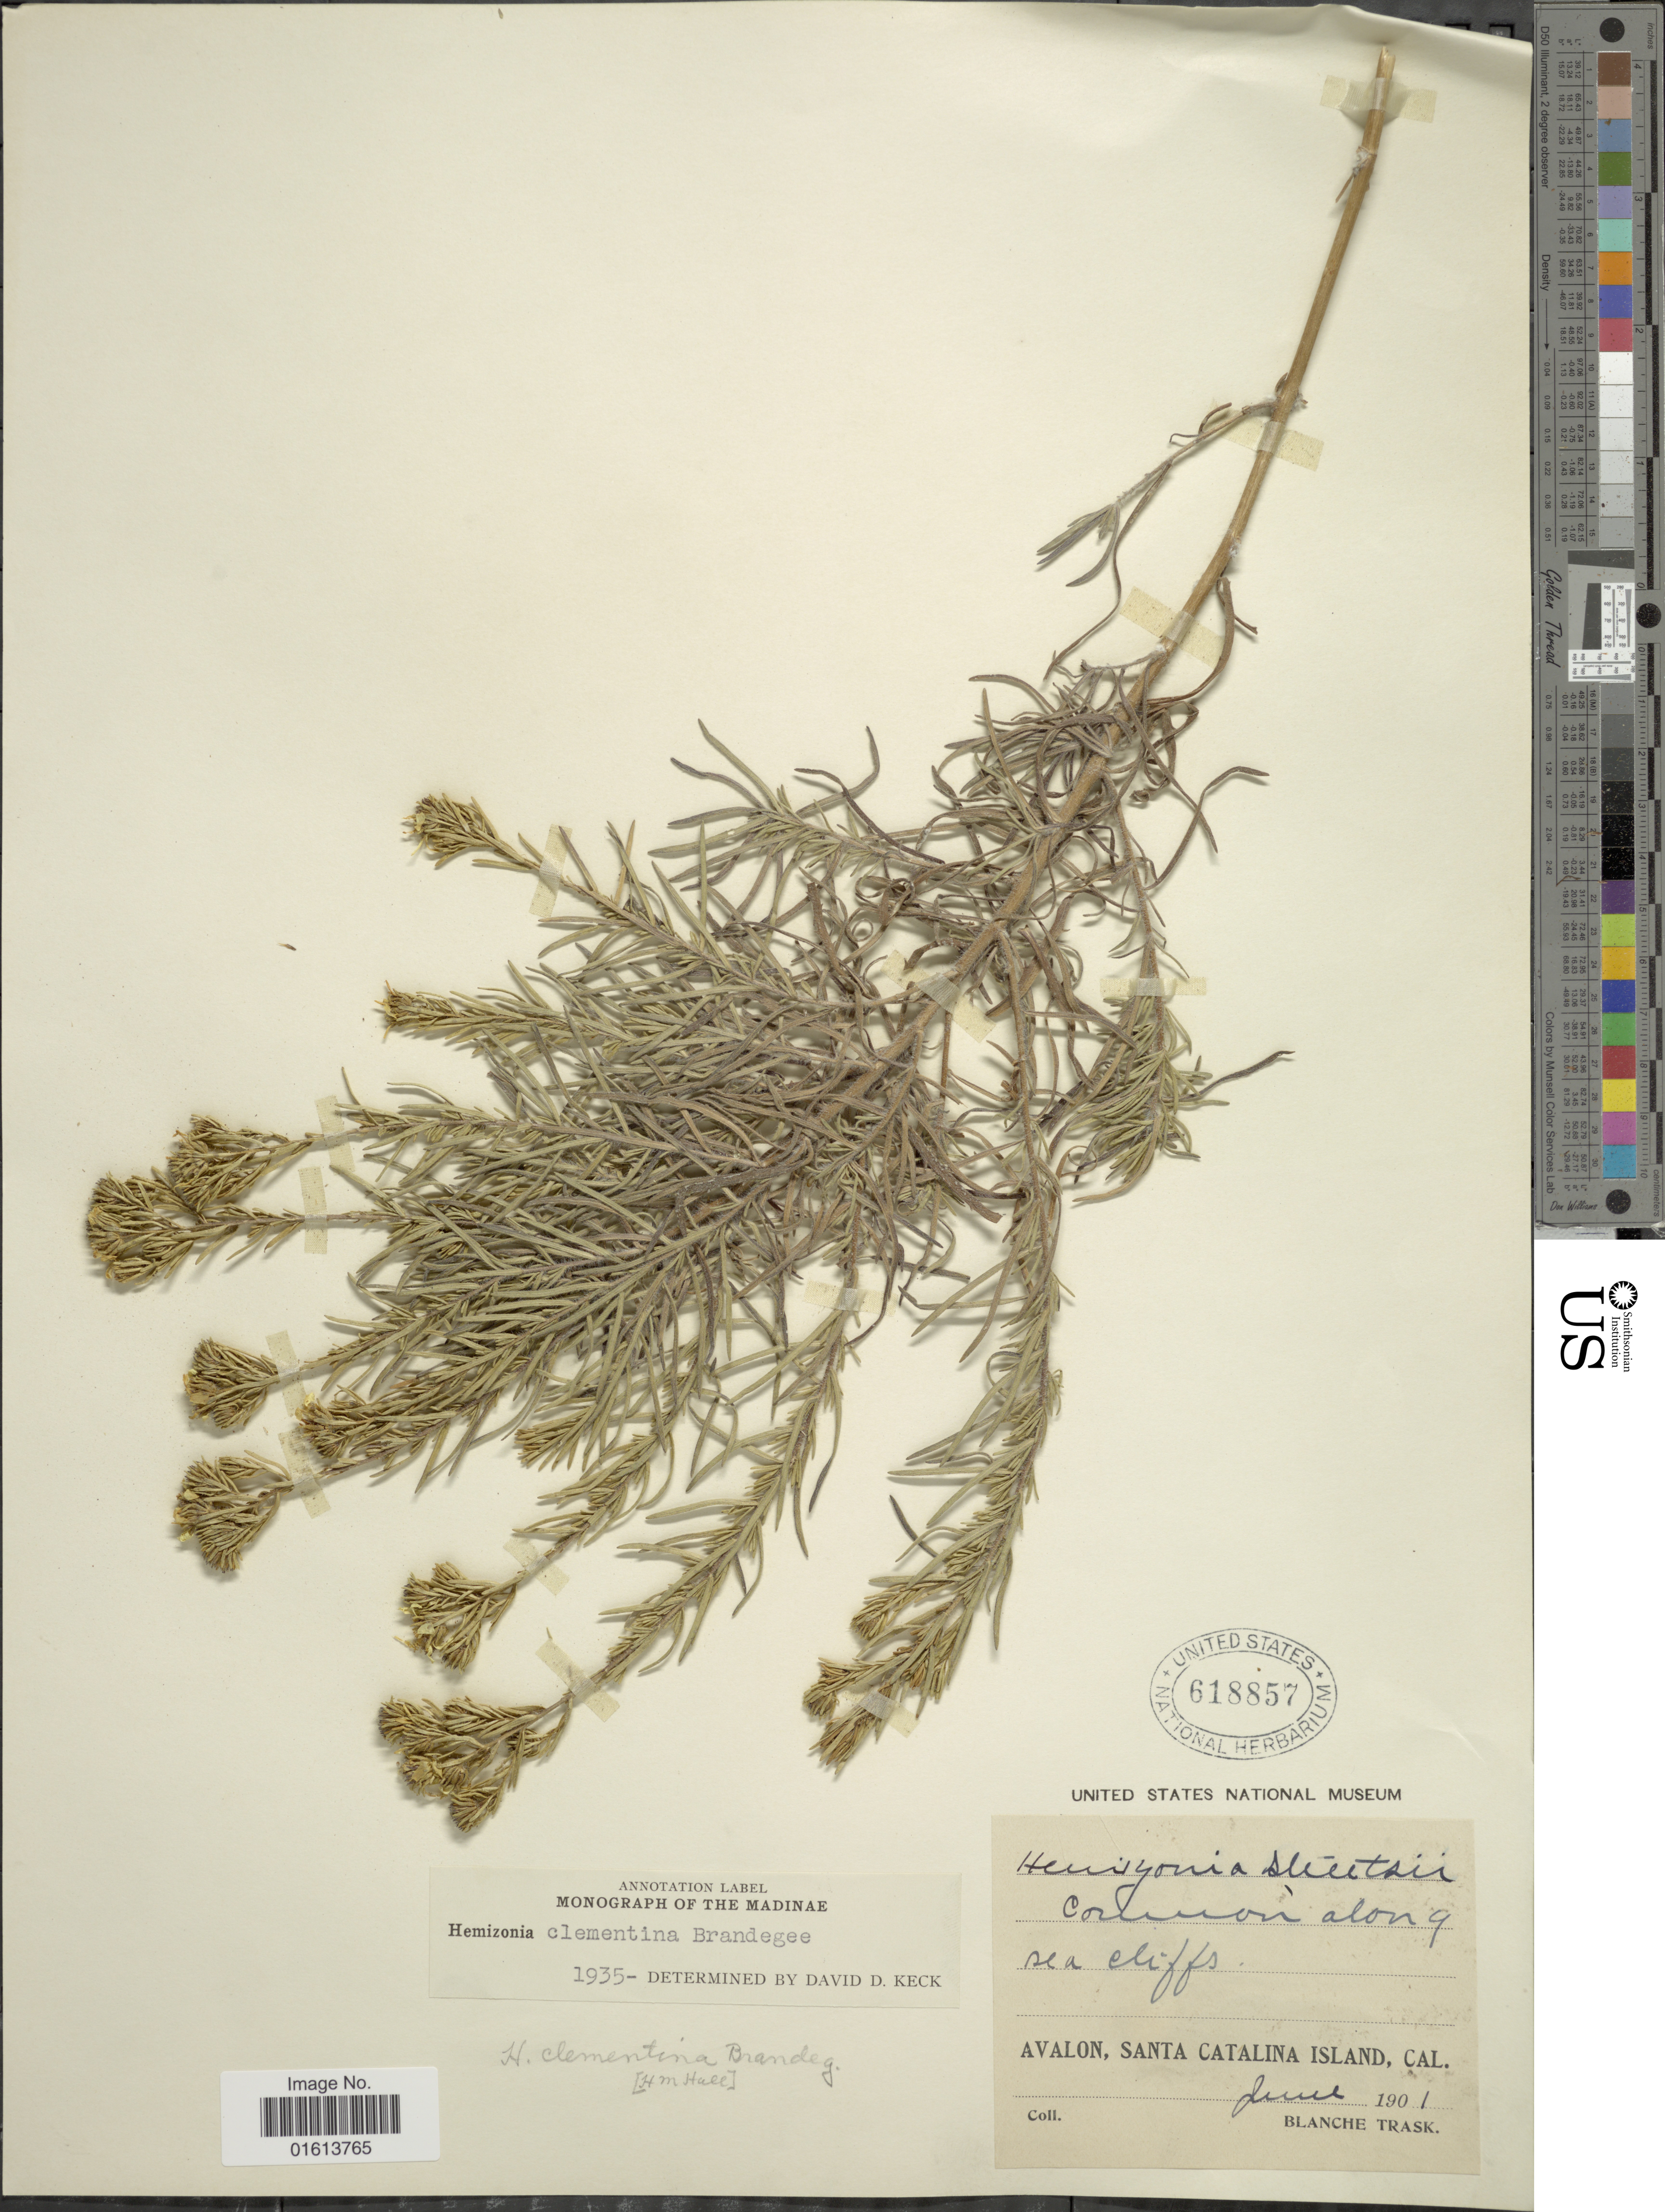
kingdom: Plantae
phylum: Tracheophyta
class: Magnoliopsida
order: Asterales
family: Asteraceae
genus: Deinandra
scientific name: Deinandra clementina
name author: (Brandegee) B.G. Baldwin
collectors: B. Trask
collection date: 1901-06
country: United States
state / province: California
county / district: Los Angeles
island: Santa Catalina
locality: Avalon, Santa Catalina Island, Cal.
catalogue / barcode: US 618857